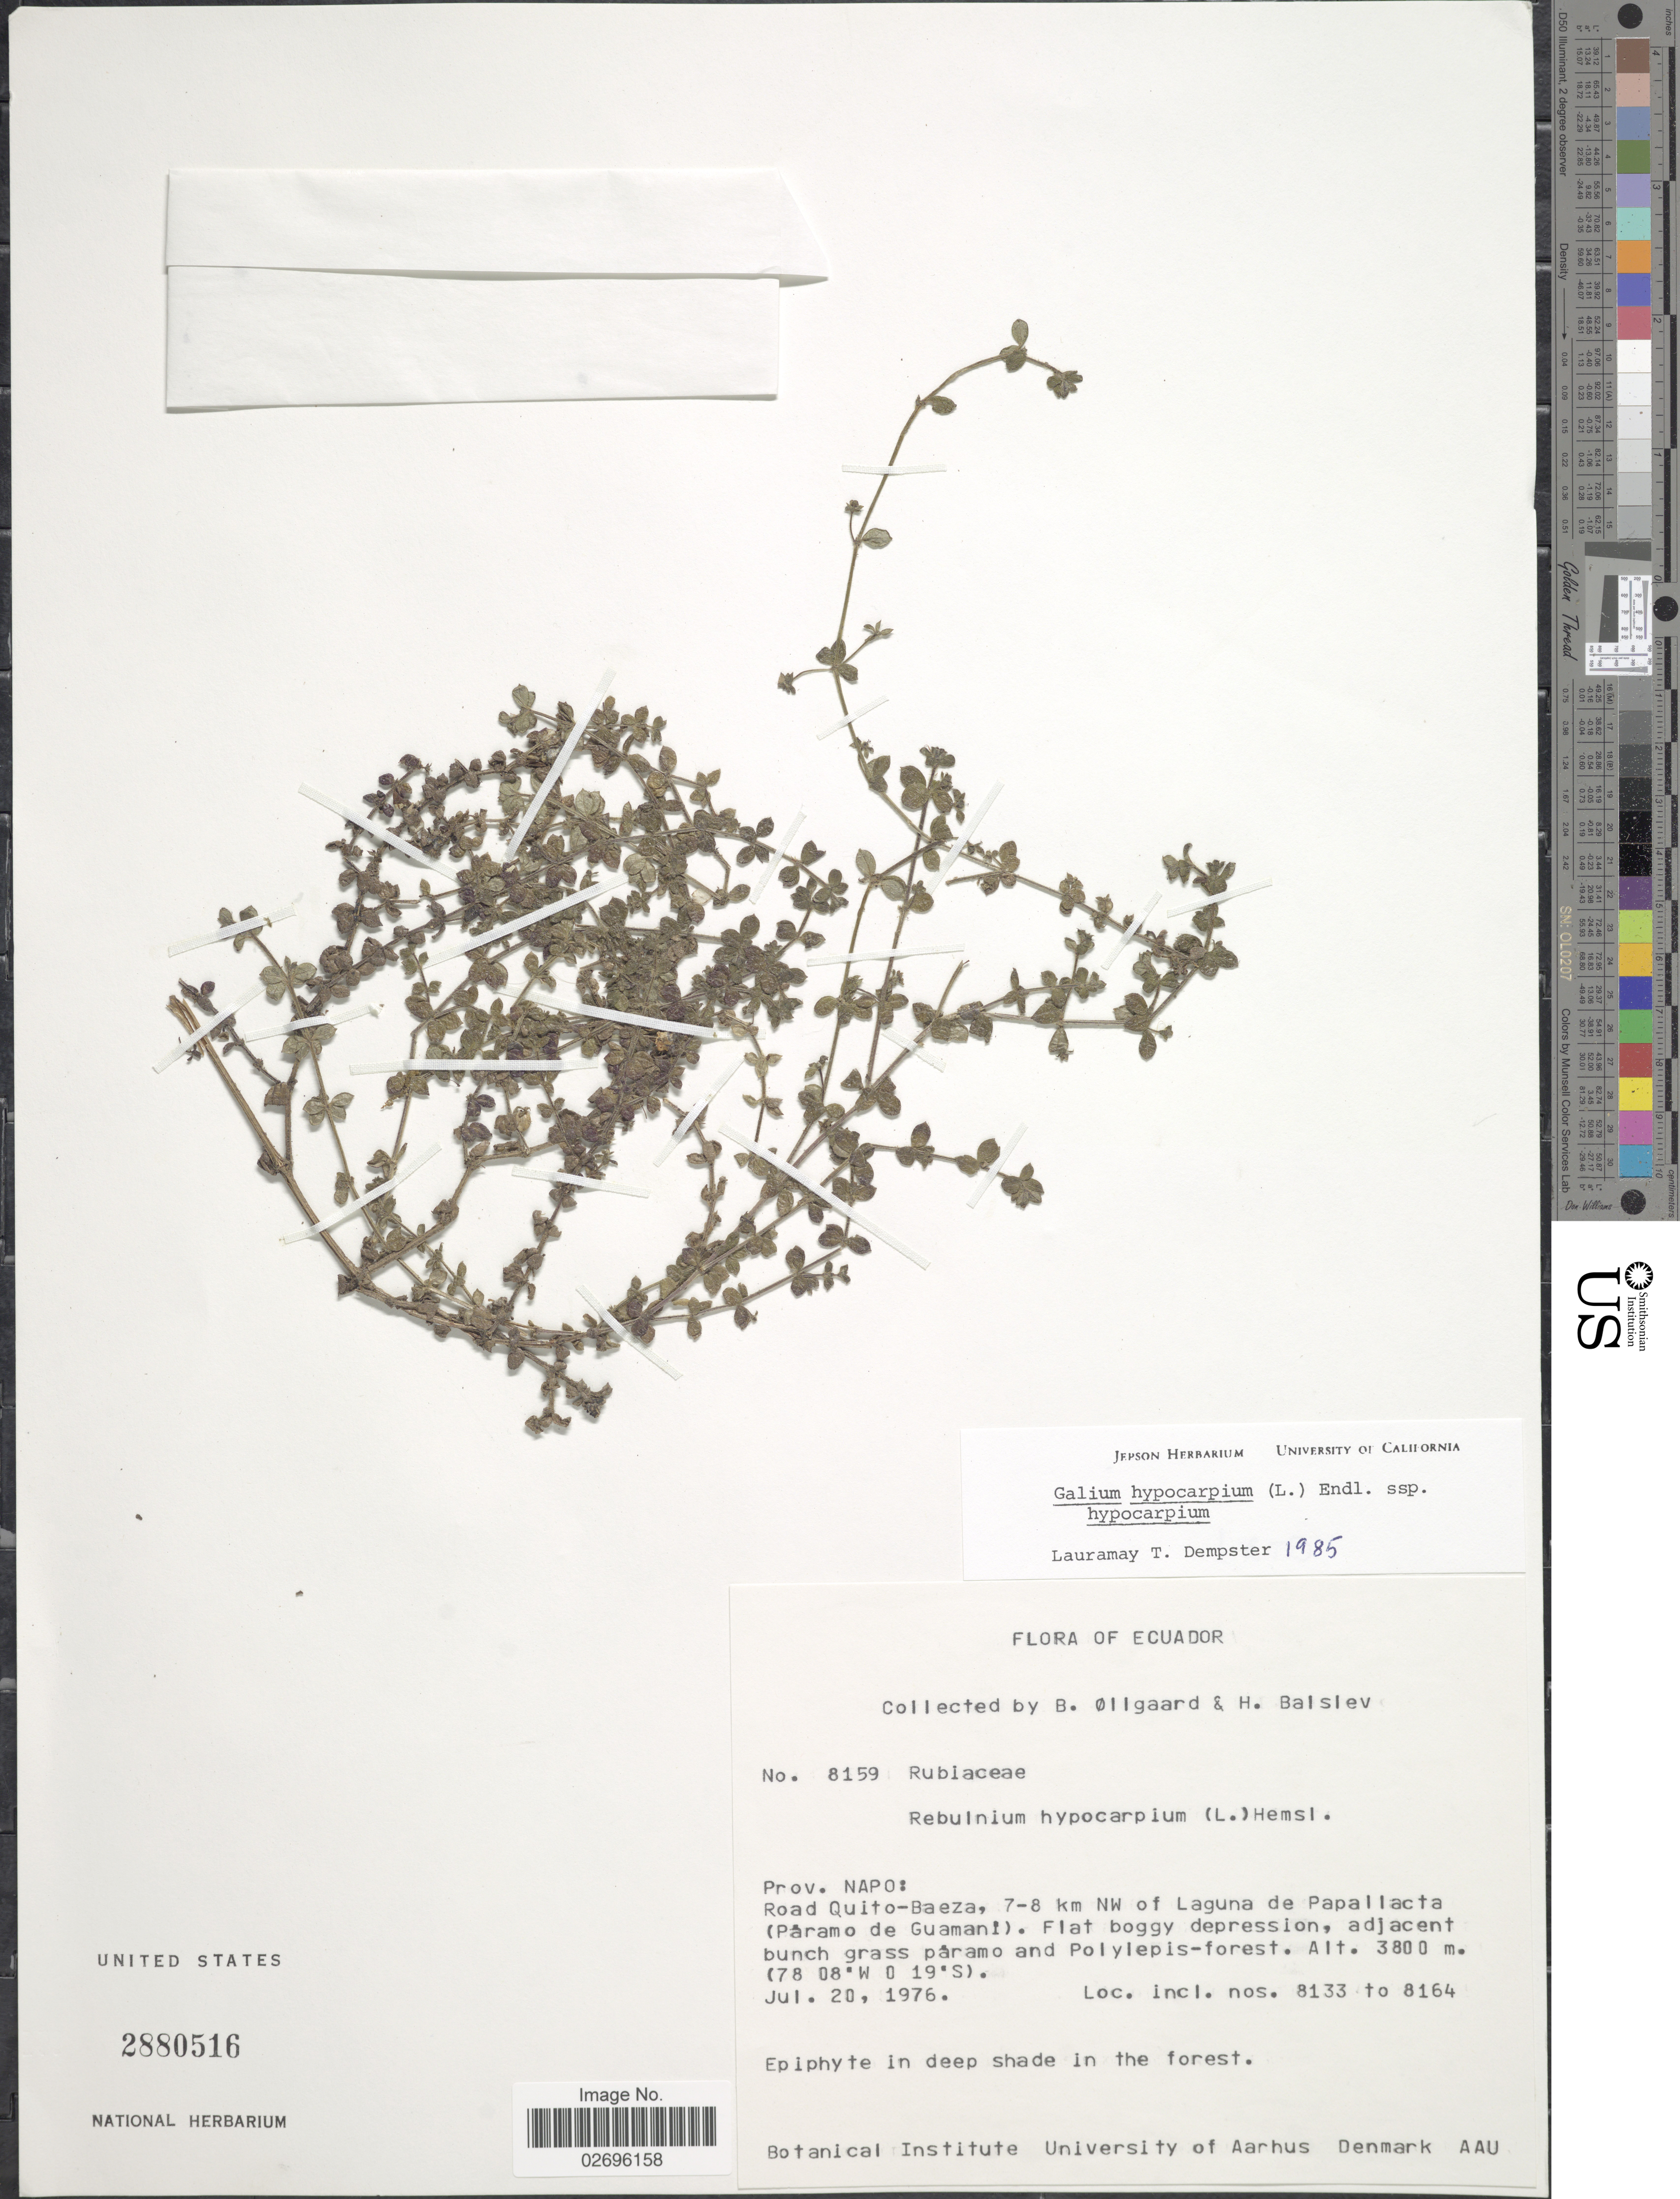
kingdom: Plantae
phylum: Tracheophyta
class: Magnoliopsida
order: Gentianales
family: Rubiaceae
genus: Galium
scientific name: Galium hypocarpium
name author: (L.) Endl. ex Griseb.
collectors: B. Øllgaard & H. Balslev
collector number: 8159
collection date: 1976-07-20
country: Ecuador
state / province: Napo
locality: Road Quito-Baeza, 7-8 km NW of Laguna de Papallacta (Paramo de Guamani).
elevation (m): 3800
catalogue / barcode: US 2880516